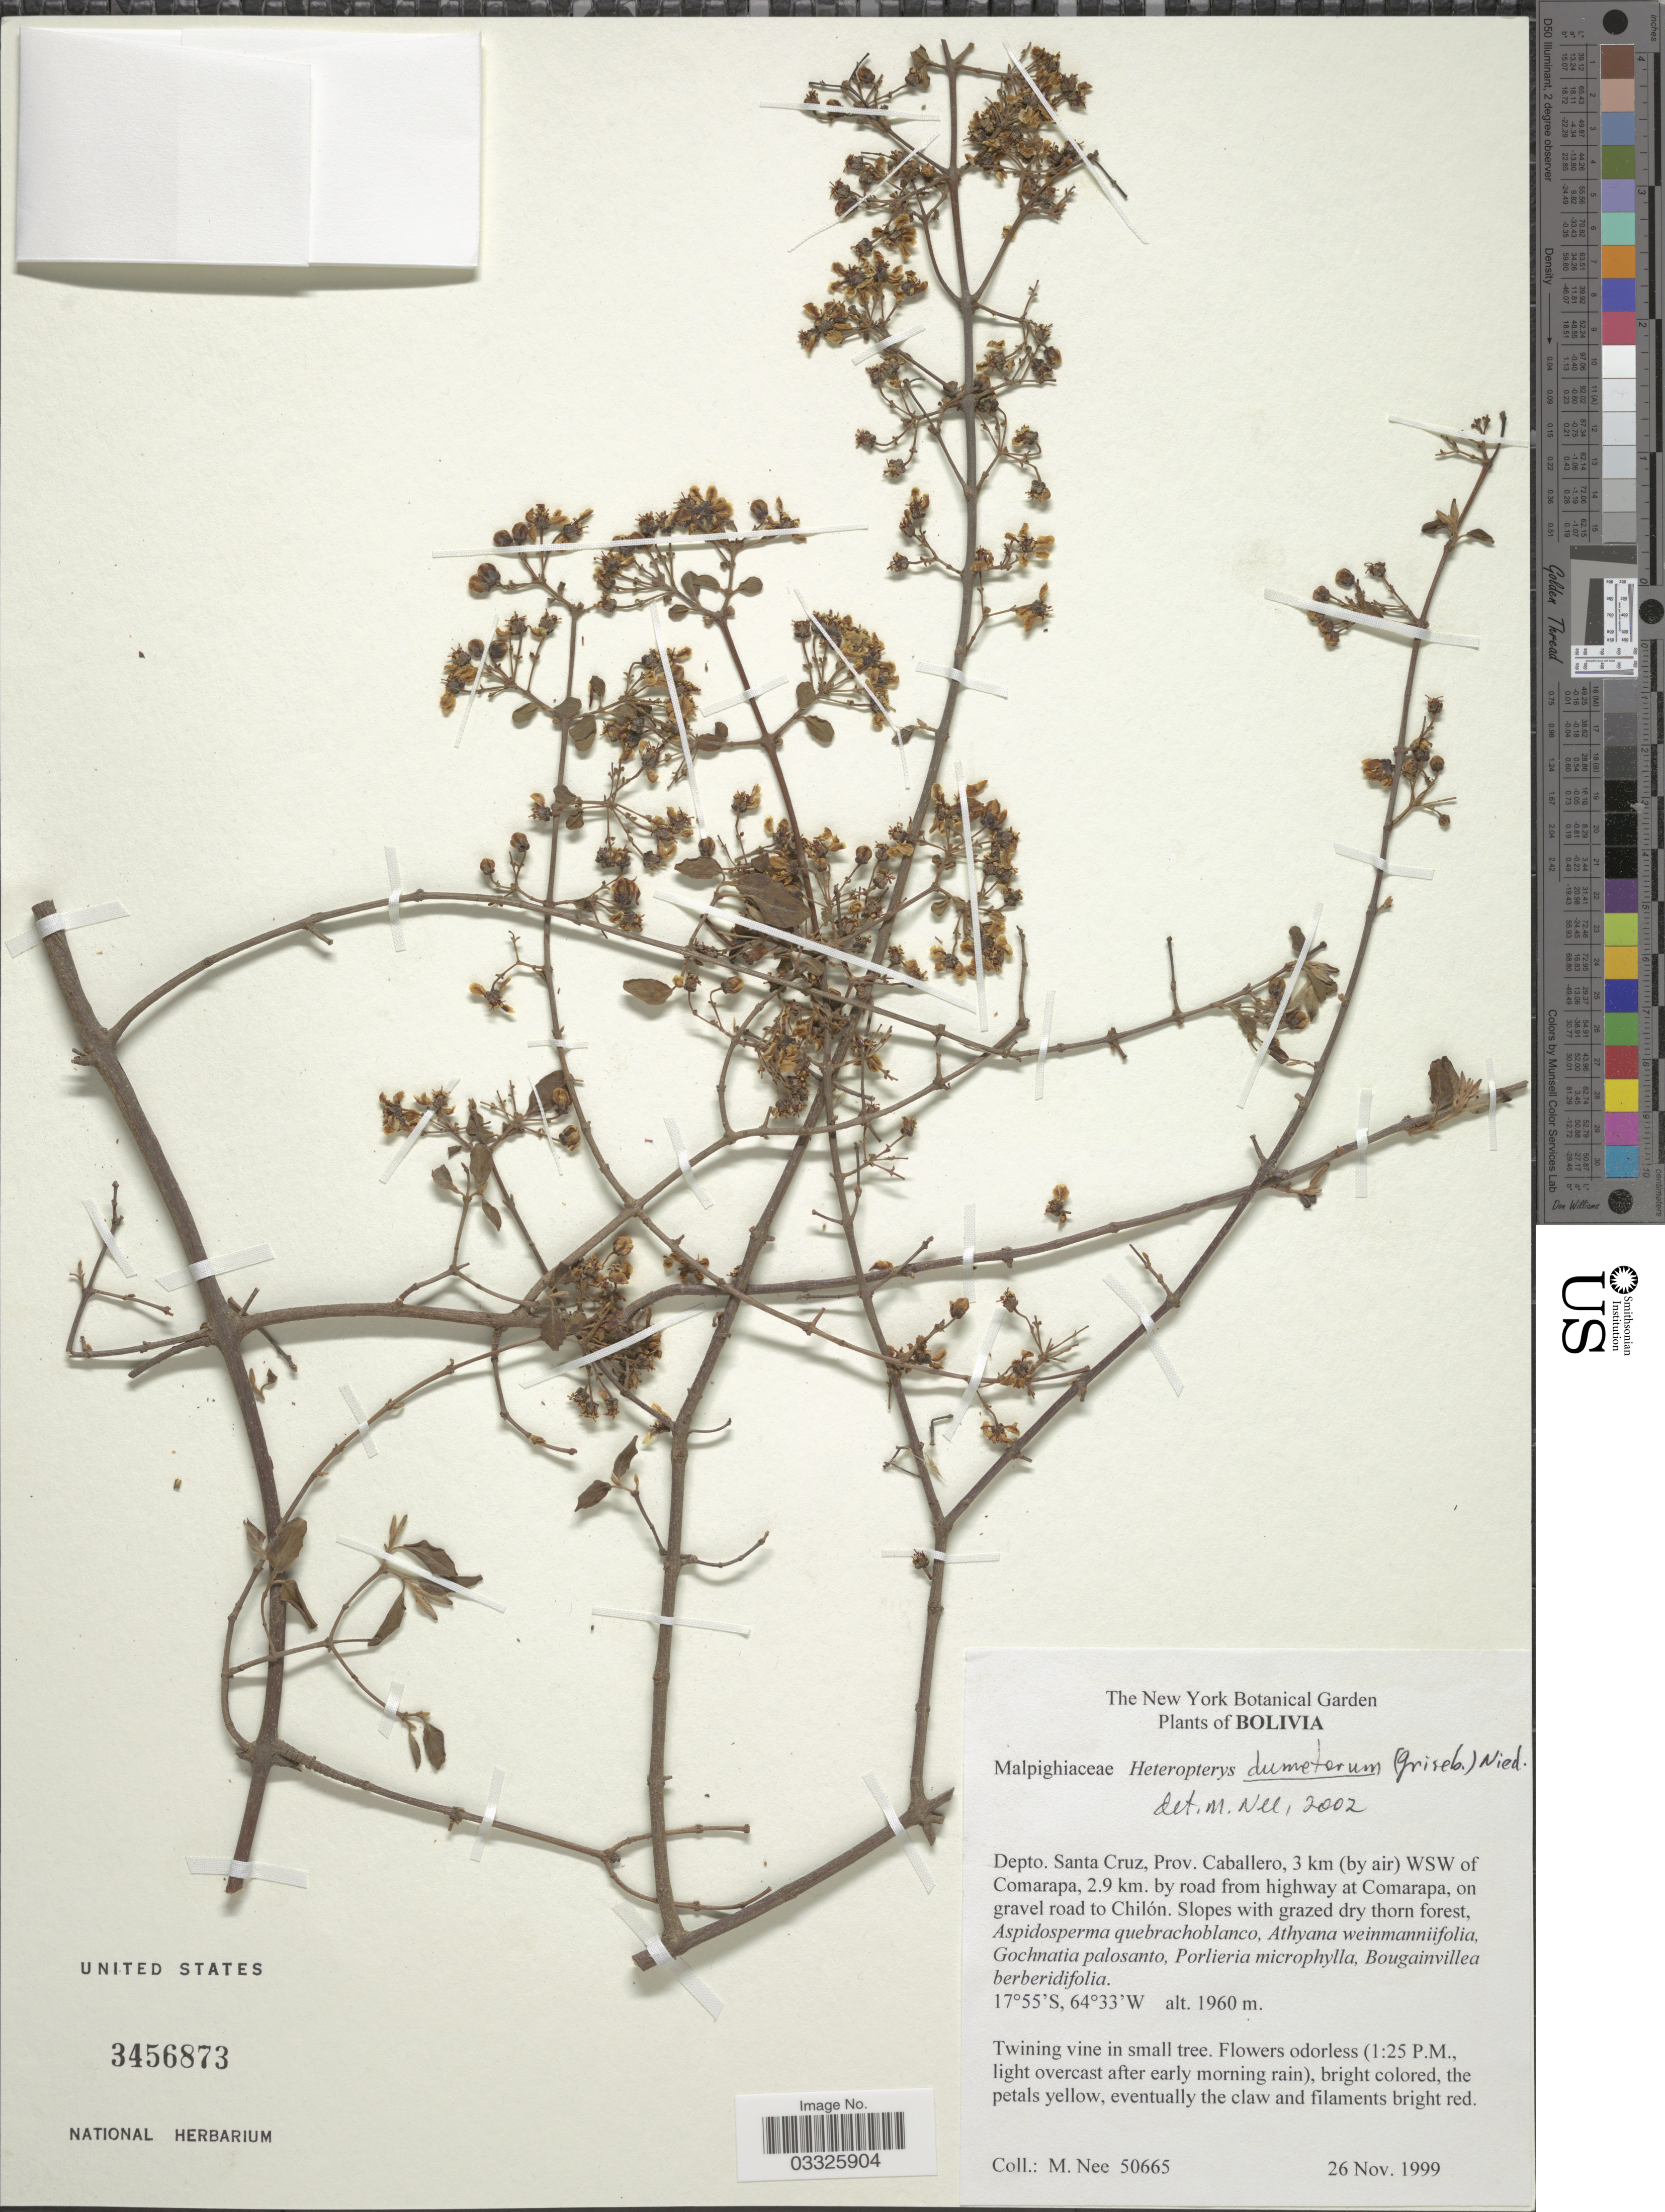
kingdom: Plantae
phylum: Tracheophyta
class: Magnoliopsida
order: Malpighiales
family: Malpighiaceae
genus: Heteropterys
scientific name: Heteropterys dumetorum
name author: (Griseb.) Nied.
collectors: M. Nee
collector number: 50665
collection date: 1999-11-26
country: Bolivia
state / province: Santa Cruz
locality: Depto. Santa Cruz, Prov. Caballero, 3 km (by air) WSW of Comarapa, 2.9 km. by road from highway at Comarapa, on gravel road to Chilón.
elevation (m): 1960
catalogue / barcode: US 3456873